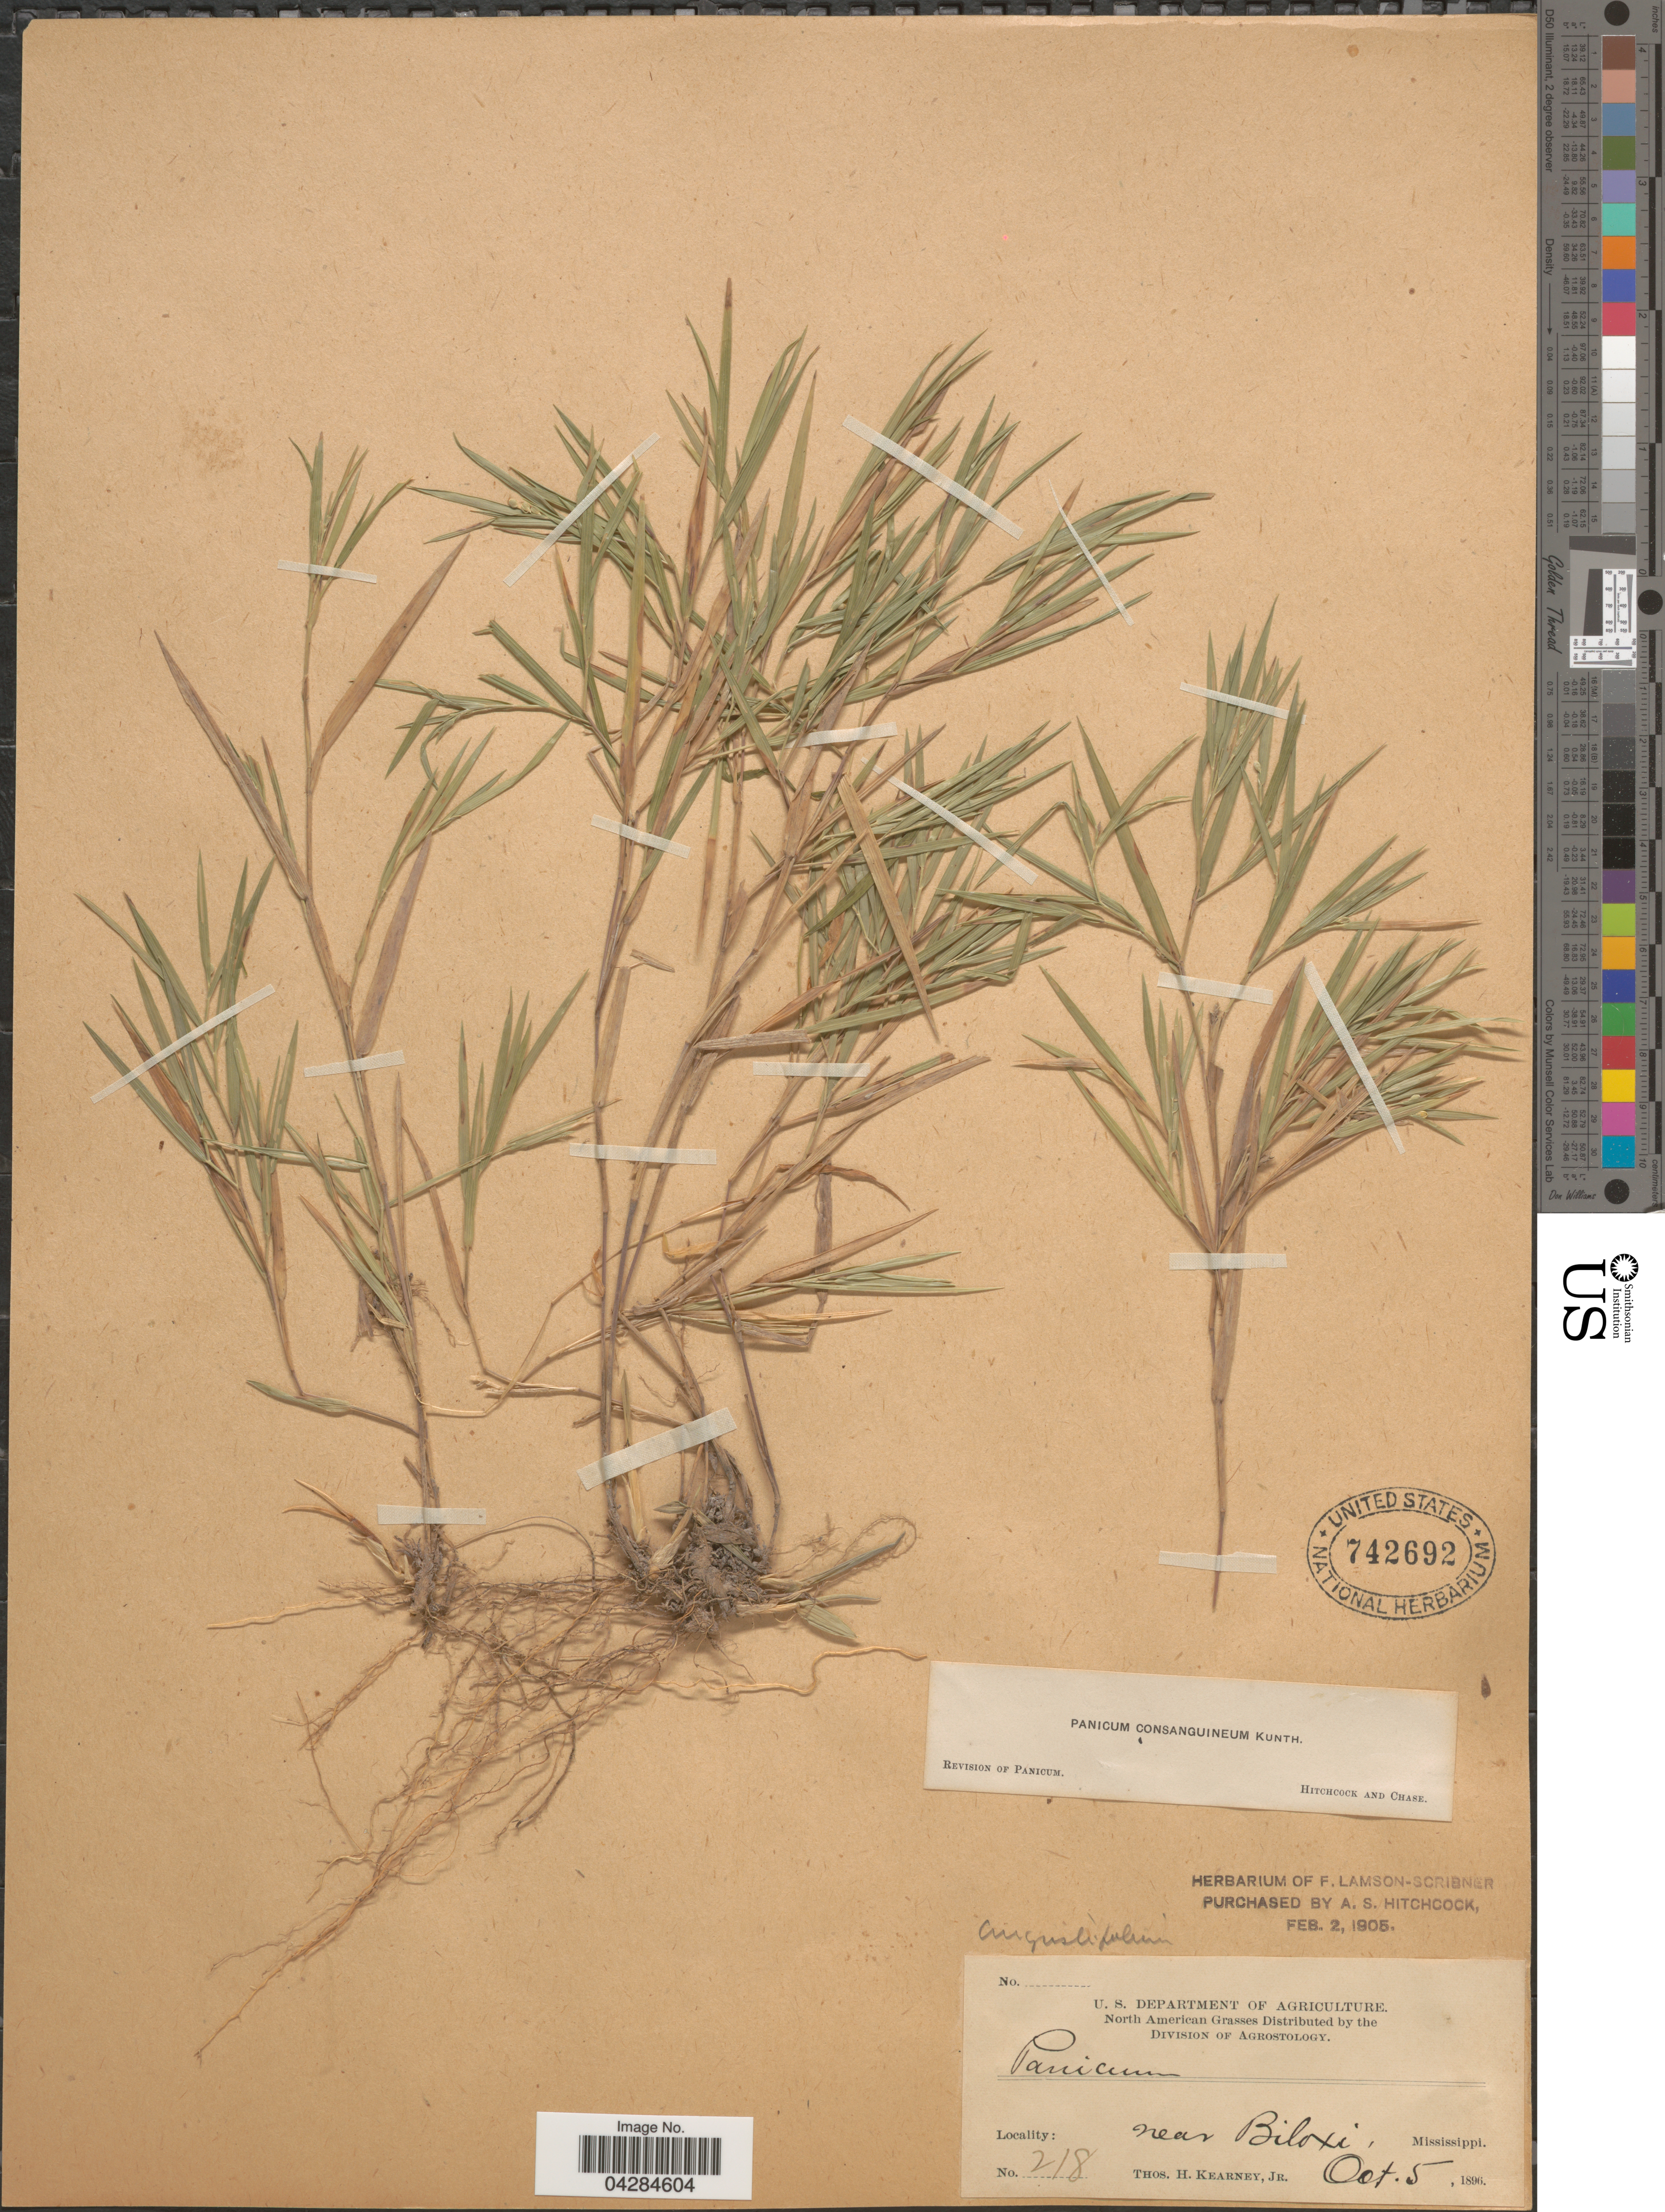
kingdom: Plantae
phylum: Tracheophyta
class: Liliopsida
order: Poales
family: Poaceae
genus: Dichanthelium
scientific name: Dichanthelium ovale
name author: (Elliott) Gould & C.A. Clark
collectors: T. H. Kearney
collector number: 218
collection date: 1896-10-05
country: United States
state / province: Mississippi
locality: Near Biloxi.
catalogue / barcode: US 742692